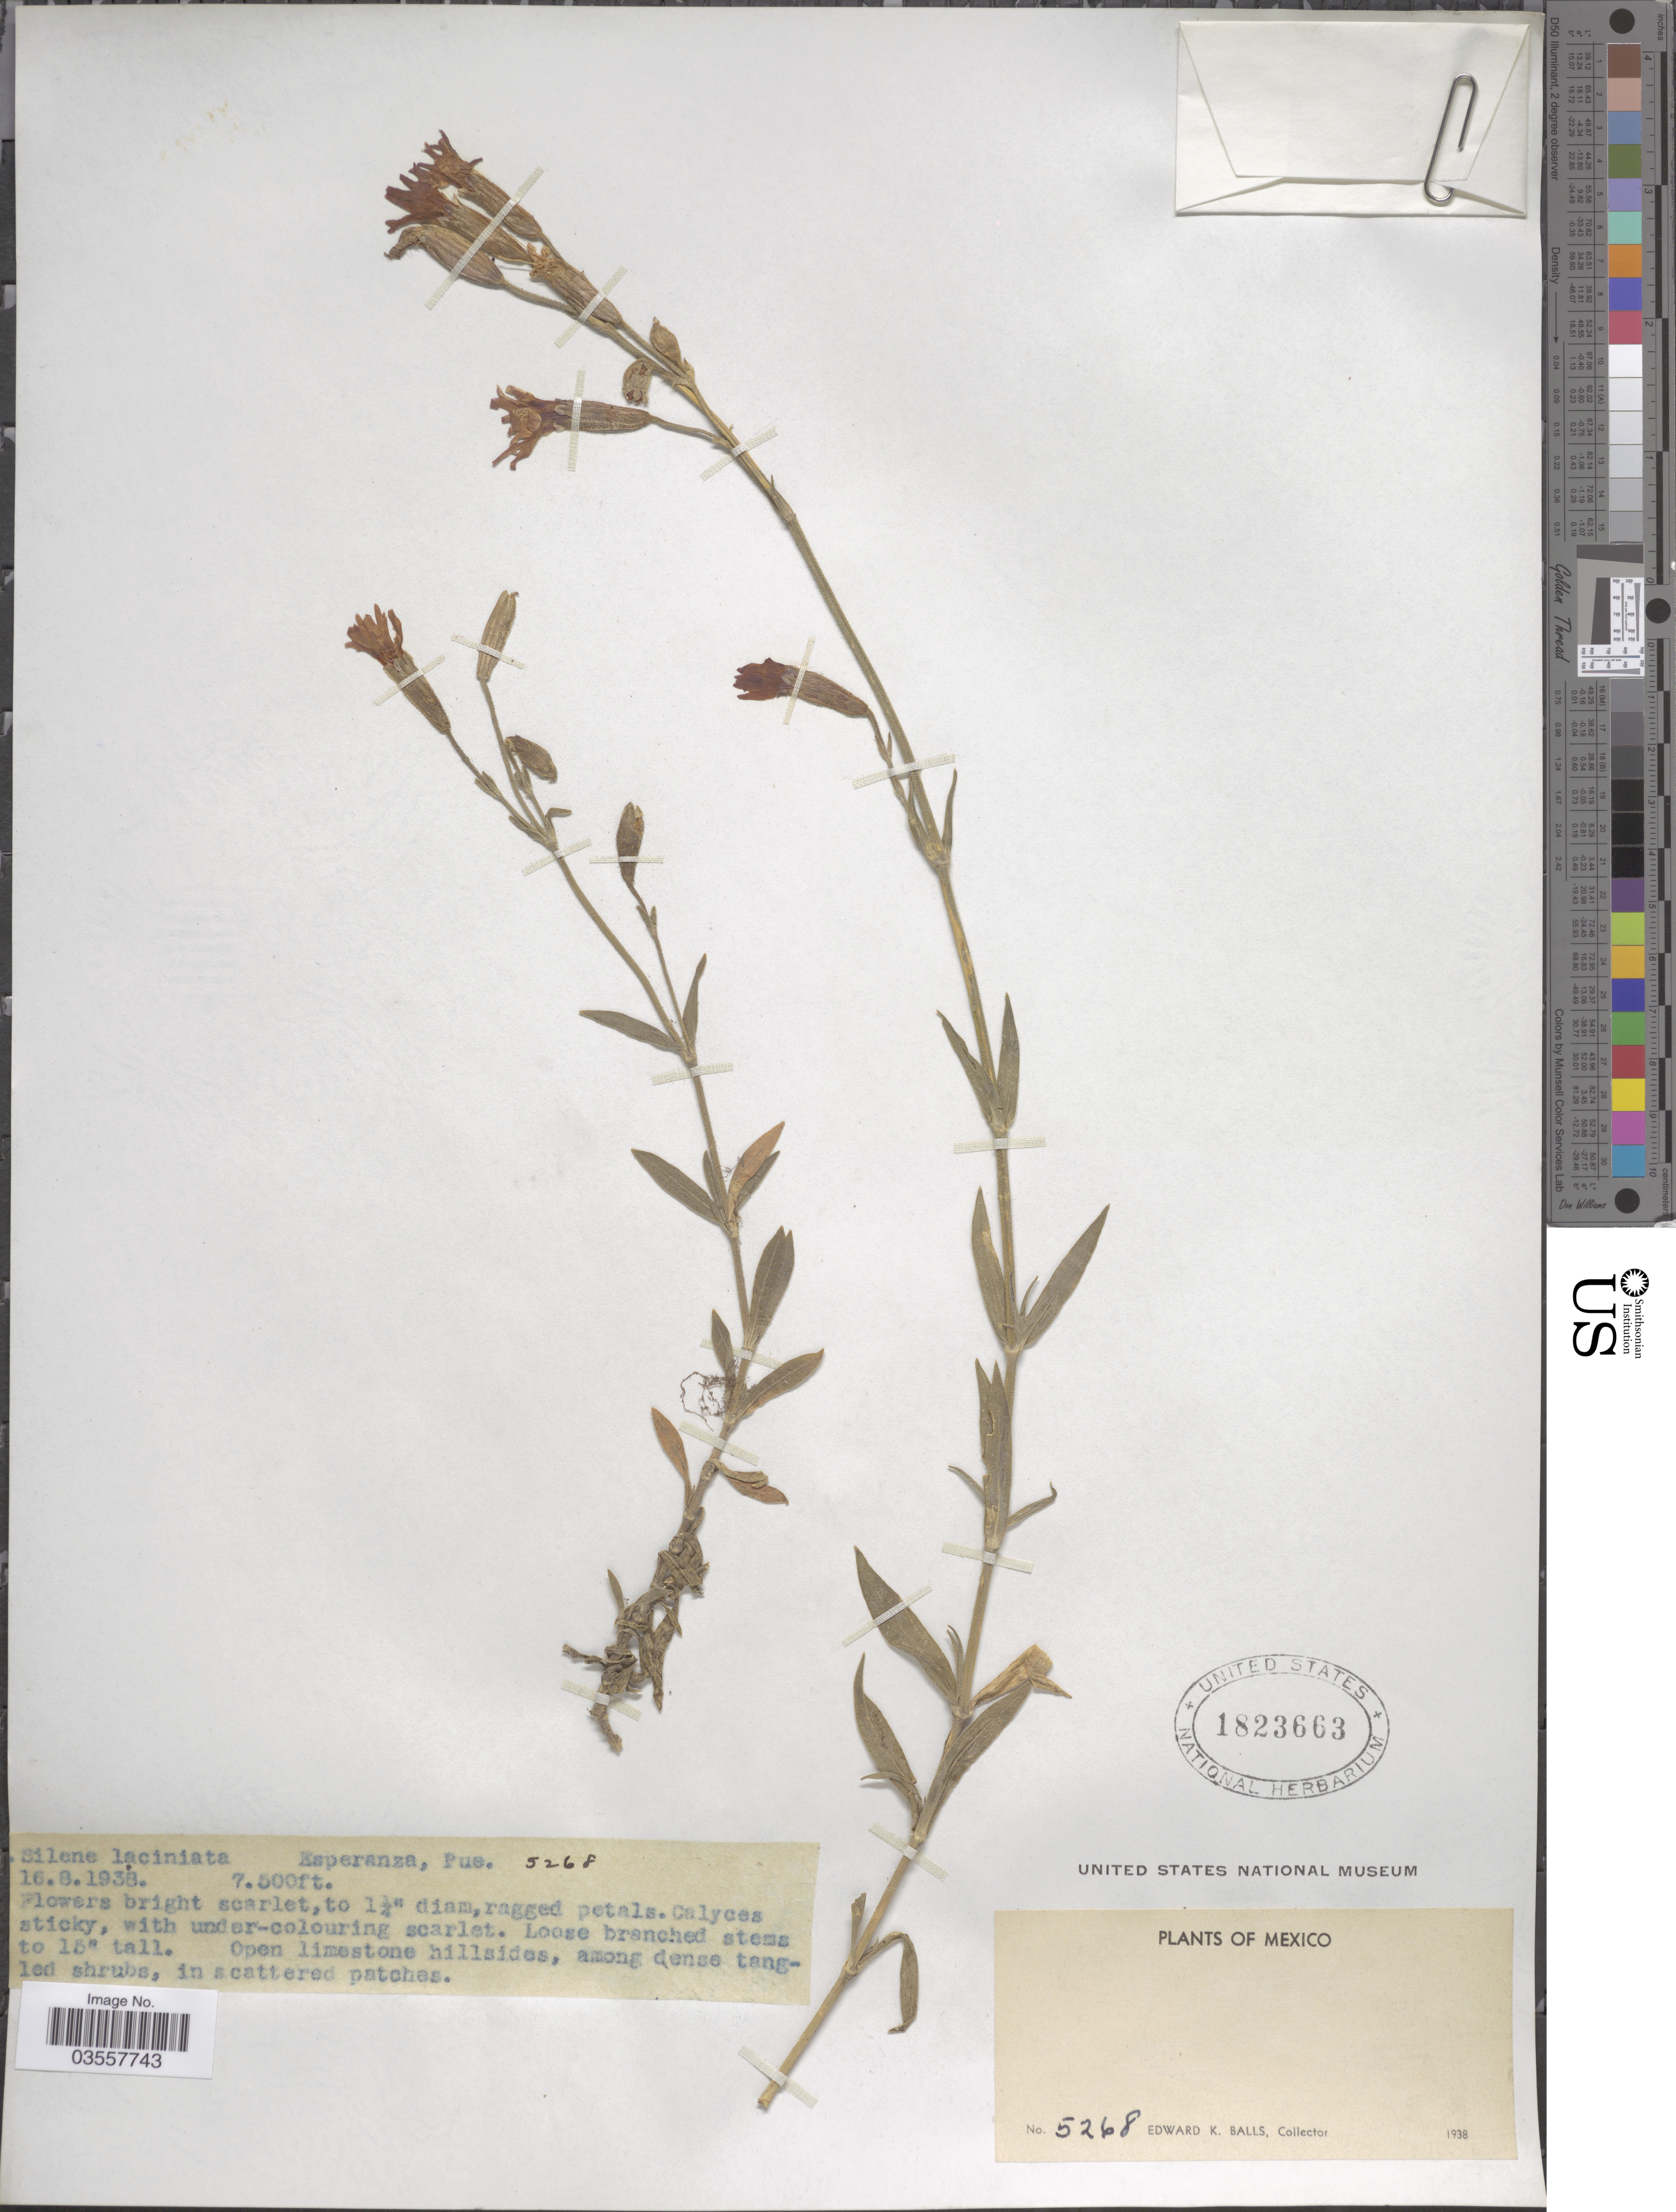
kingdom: Plantae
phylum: Tracheophyta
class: Magnoliopsida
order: Caryophyllales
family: Caryophyllaceae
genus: Silene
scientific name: Silene laciniata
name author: Cav.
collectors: E. K. Balls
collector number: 5268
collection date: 1938-08-16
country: Mexico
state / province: Puebla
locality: Esperanza.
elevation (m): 2286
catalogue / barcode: US 1823663